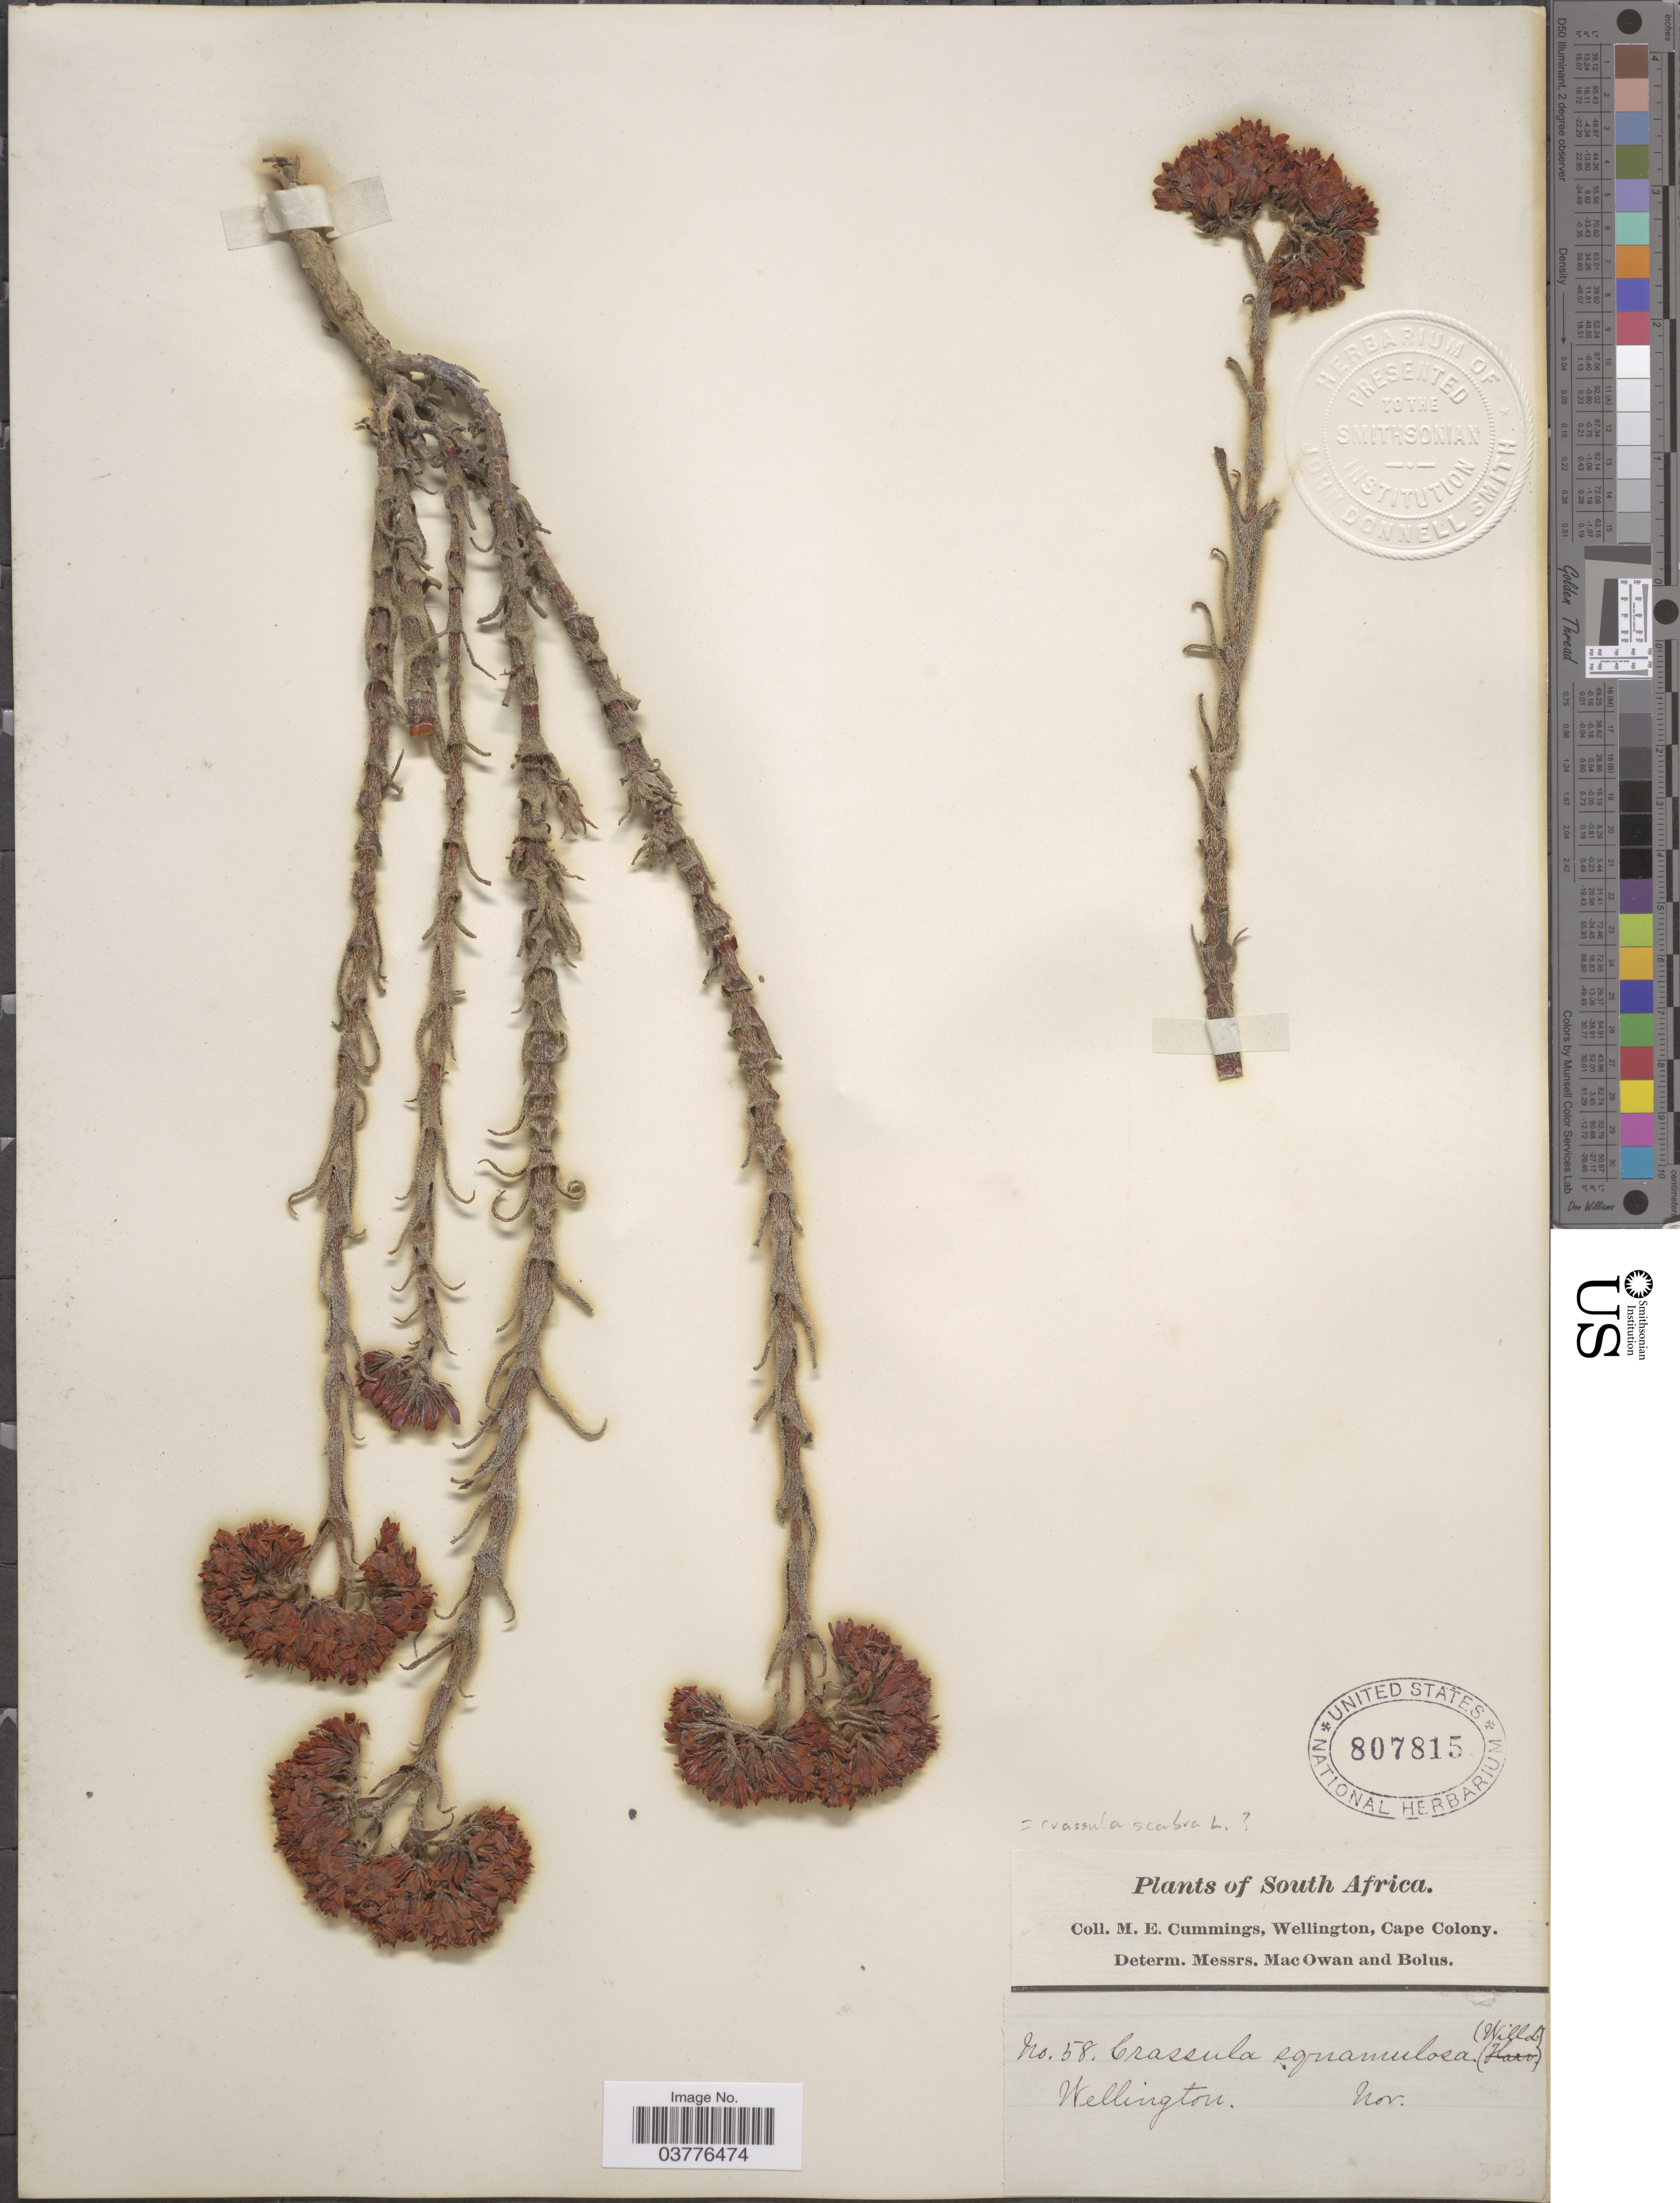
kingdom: Plantae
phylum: Tracheophyta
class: Magnoliopsida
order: Saxifragales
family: Crassulaceae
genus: Crassula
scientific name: Crassula scabra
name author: L.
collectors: M. E. Cummings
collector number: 58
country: South Africa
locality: Wellington.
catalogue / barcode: US 807815